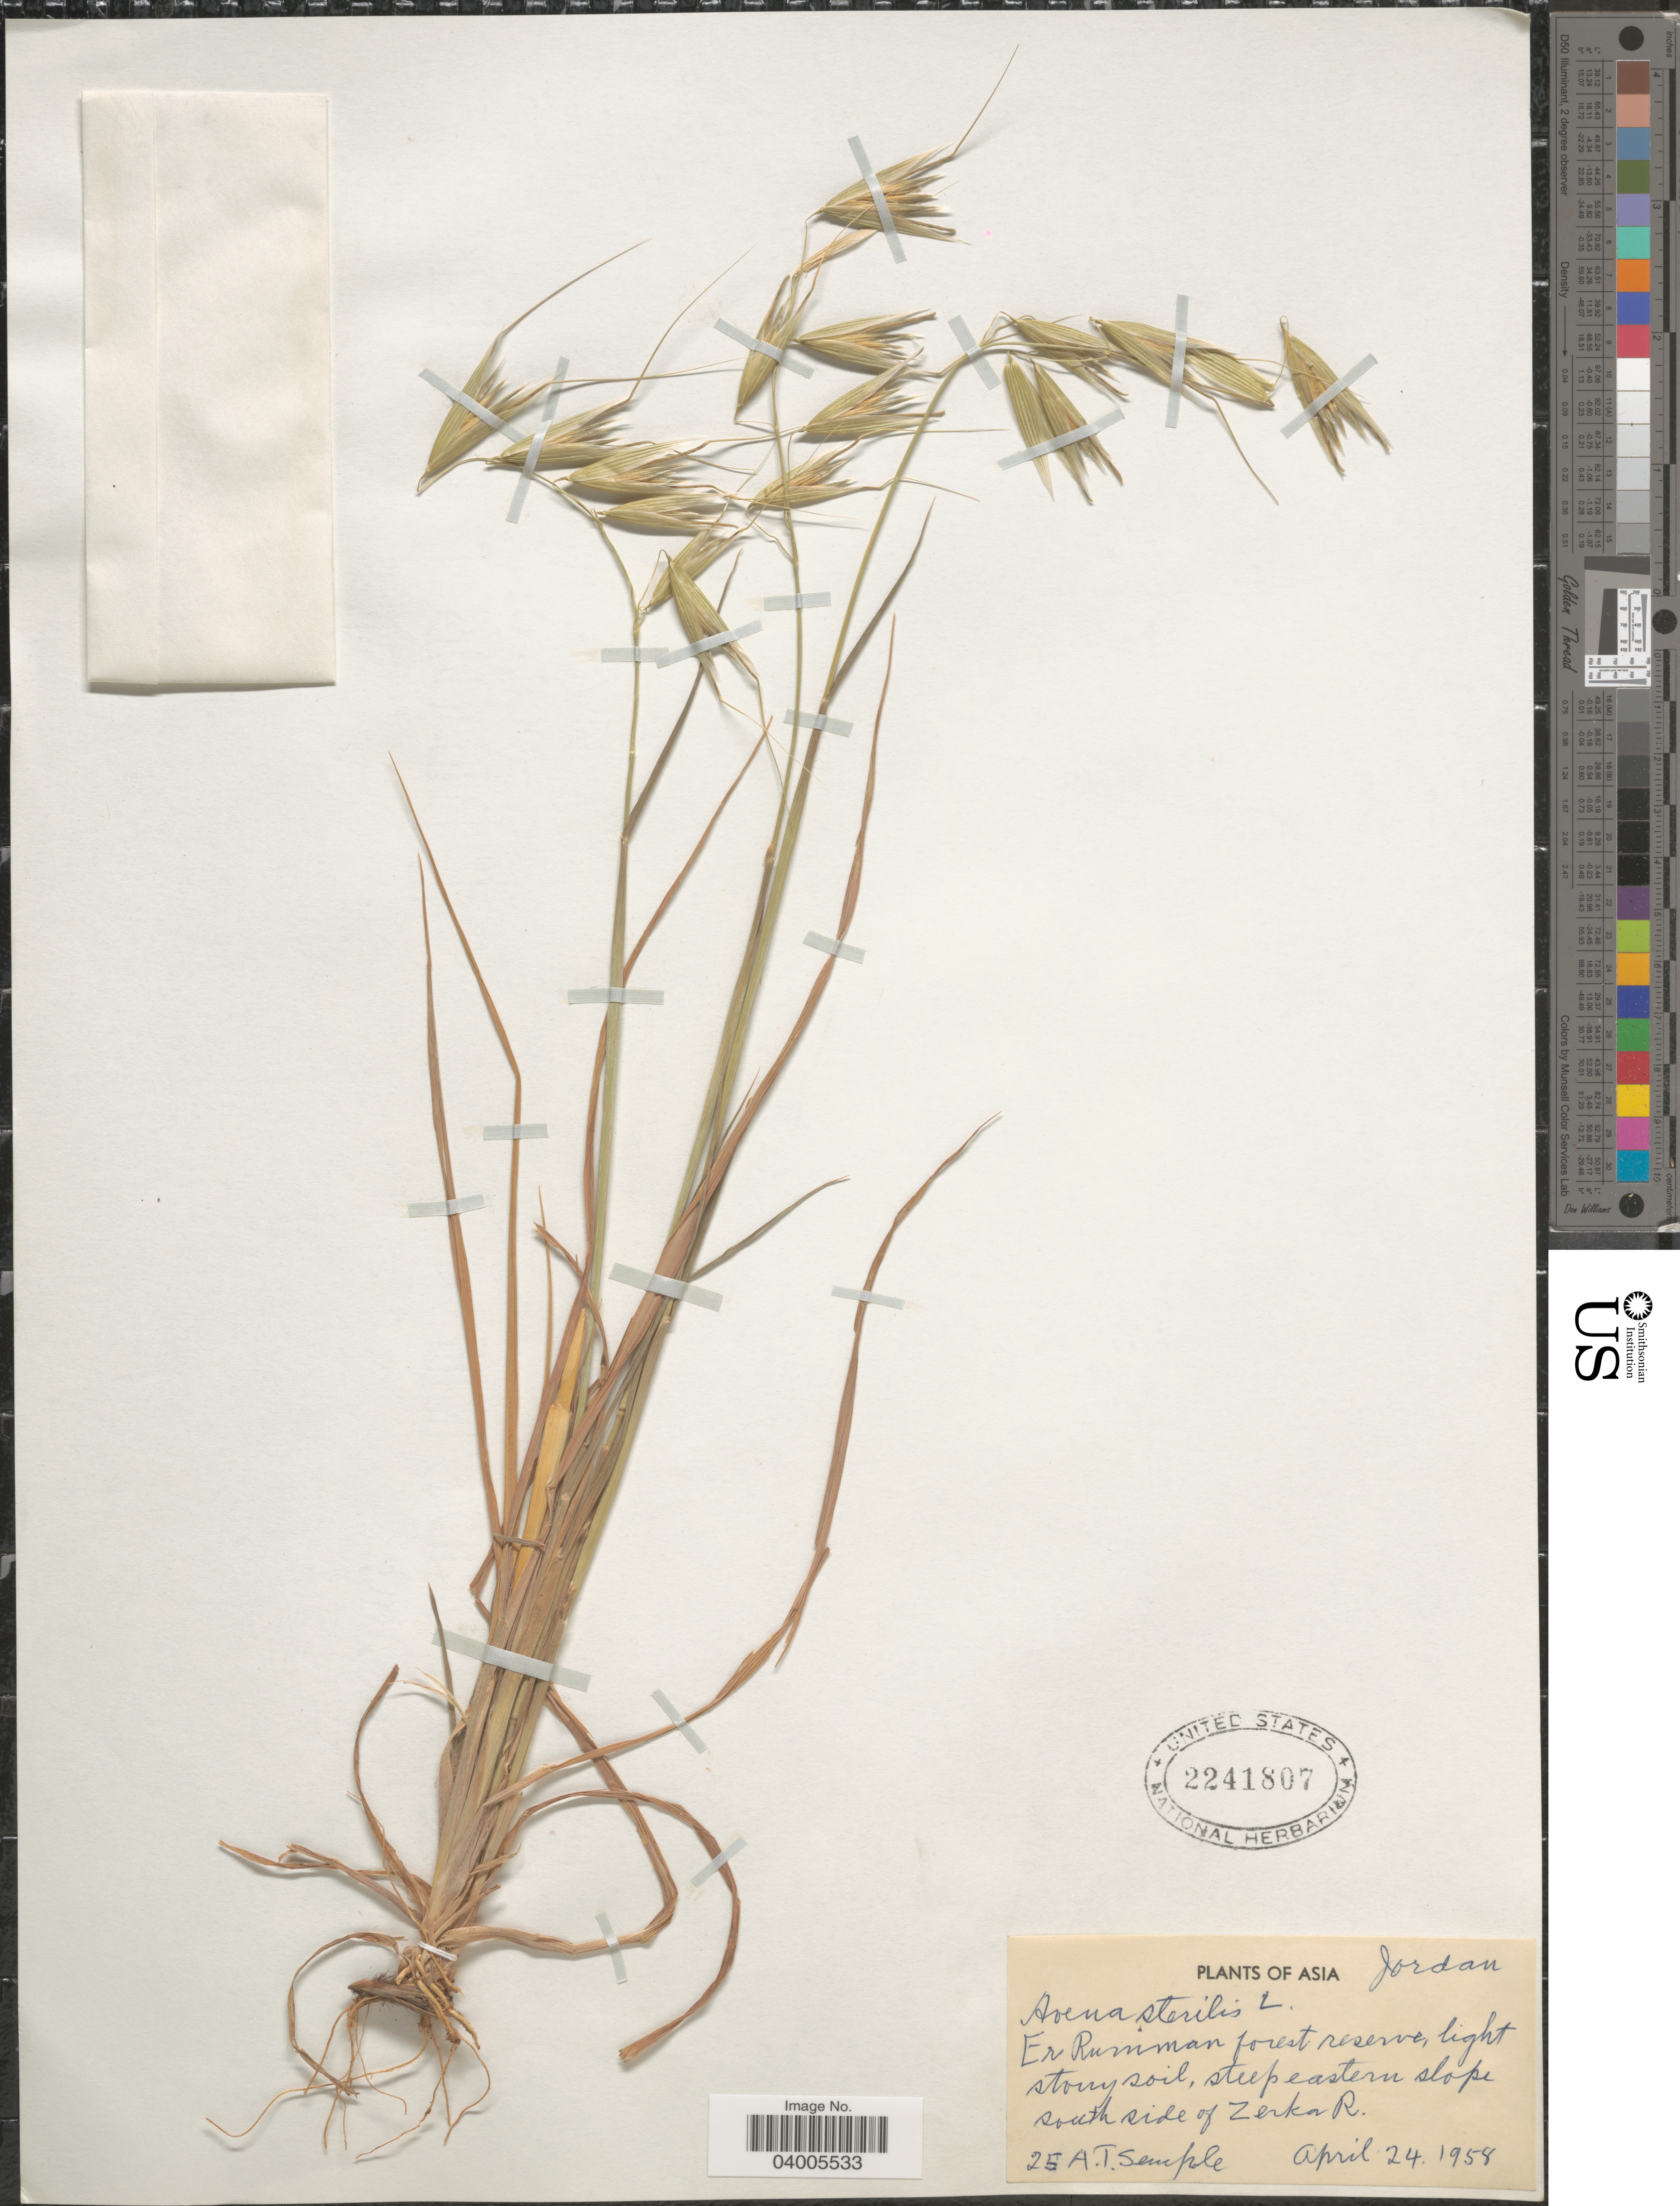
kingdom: Plantae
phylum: Tracheophyta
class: Liliopsida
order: Poales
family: Poaceae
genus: Avena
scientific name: Avena sterilis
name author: L.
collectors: A. Semple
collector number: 25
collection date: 1958-04-24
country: Jordan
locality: Er Rumman forest reserve, steep eastern slope south side of Zerka R.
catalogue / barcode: US 2241807